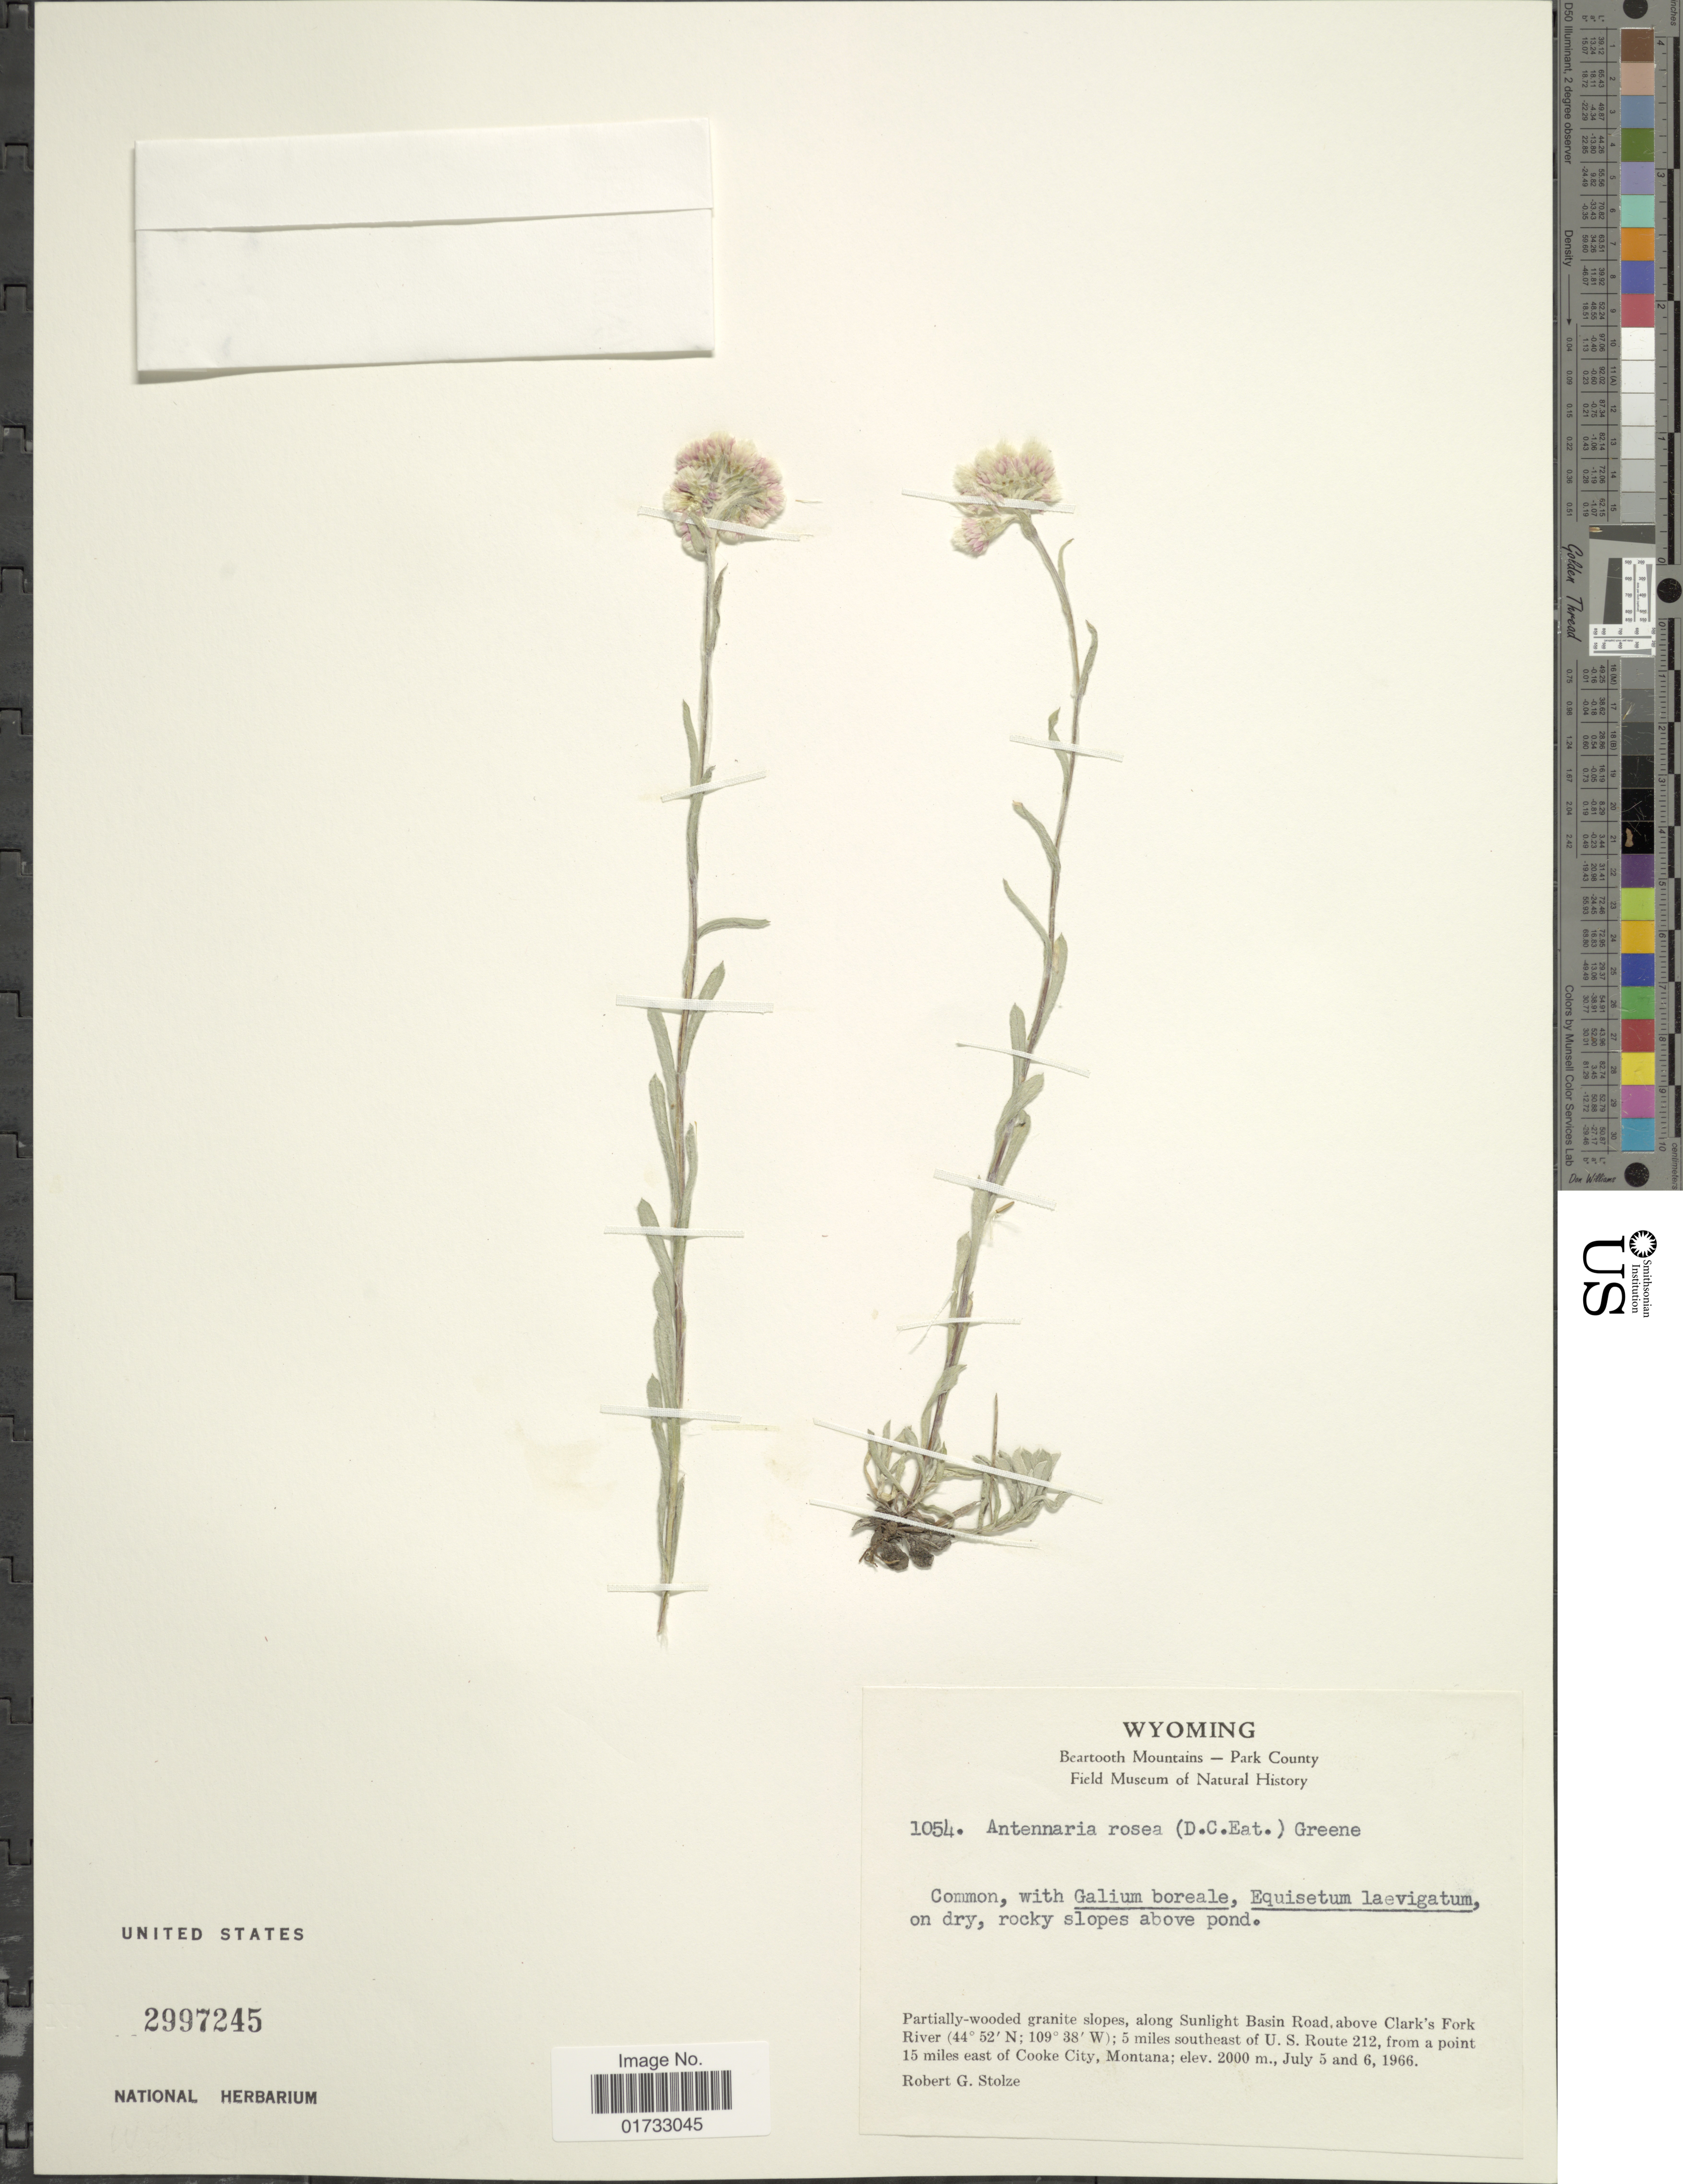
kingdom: Plantae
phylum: Tracheophyta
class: Magnoliopsida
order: Asterales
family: Asteraceae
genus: Antennaria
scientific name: Antennaria rosea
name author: Greene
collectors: R. G. Stolze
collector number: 1054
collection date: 1966-07-05/1966-07-06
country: United States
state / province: Montana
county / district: Park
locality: Beartooth Mountains, partially-wooded granite slopes, along Sunlight Basin Road, above Clark's Fork River; 5 miles SE of U.S. Route 212, from a point 15 miles E of Cooke City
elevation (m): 2000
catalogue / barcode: US 2997245